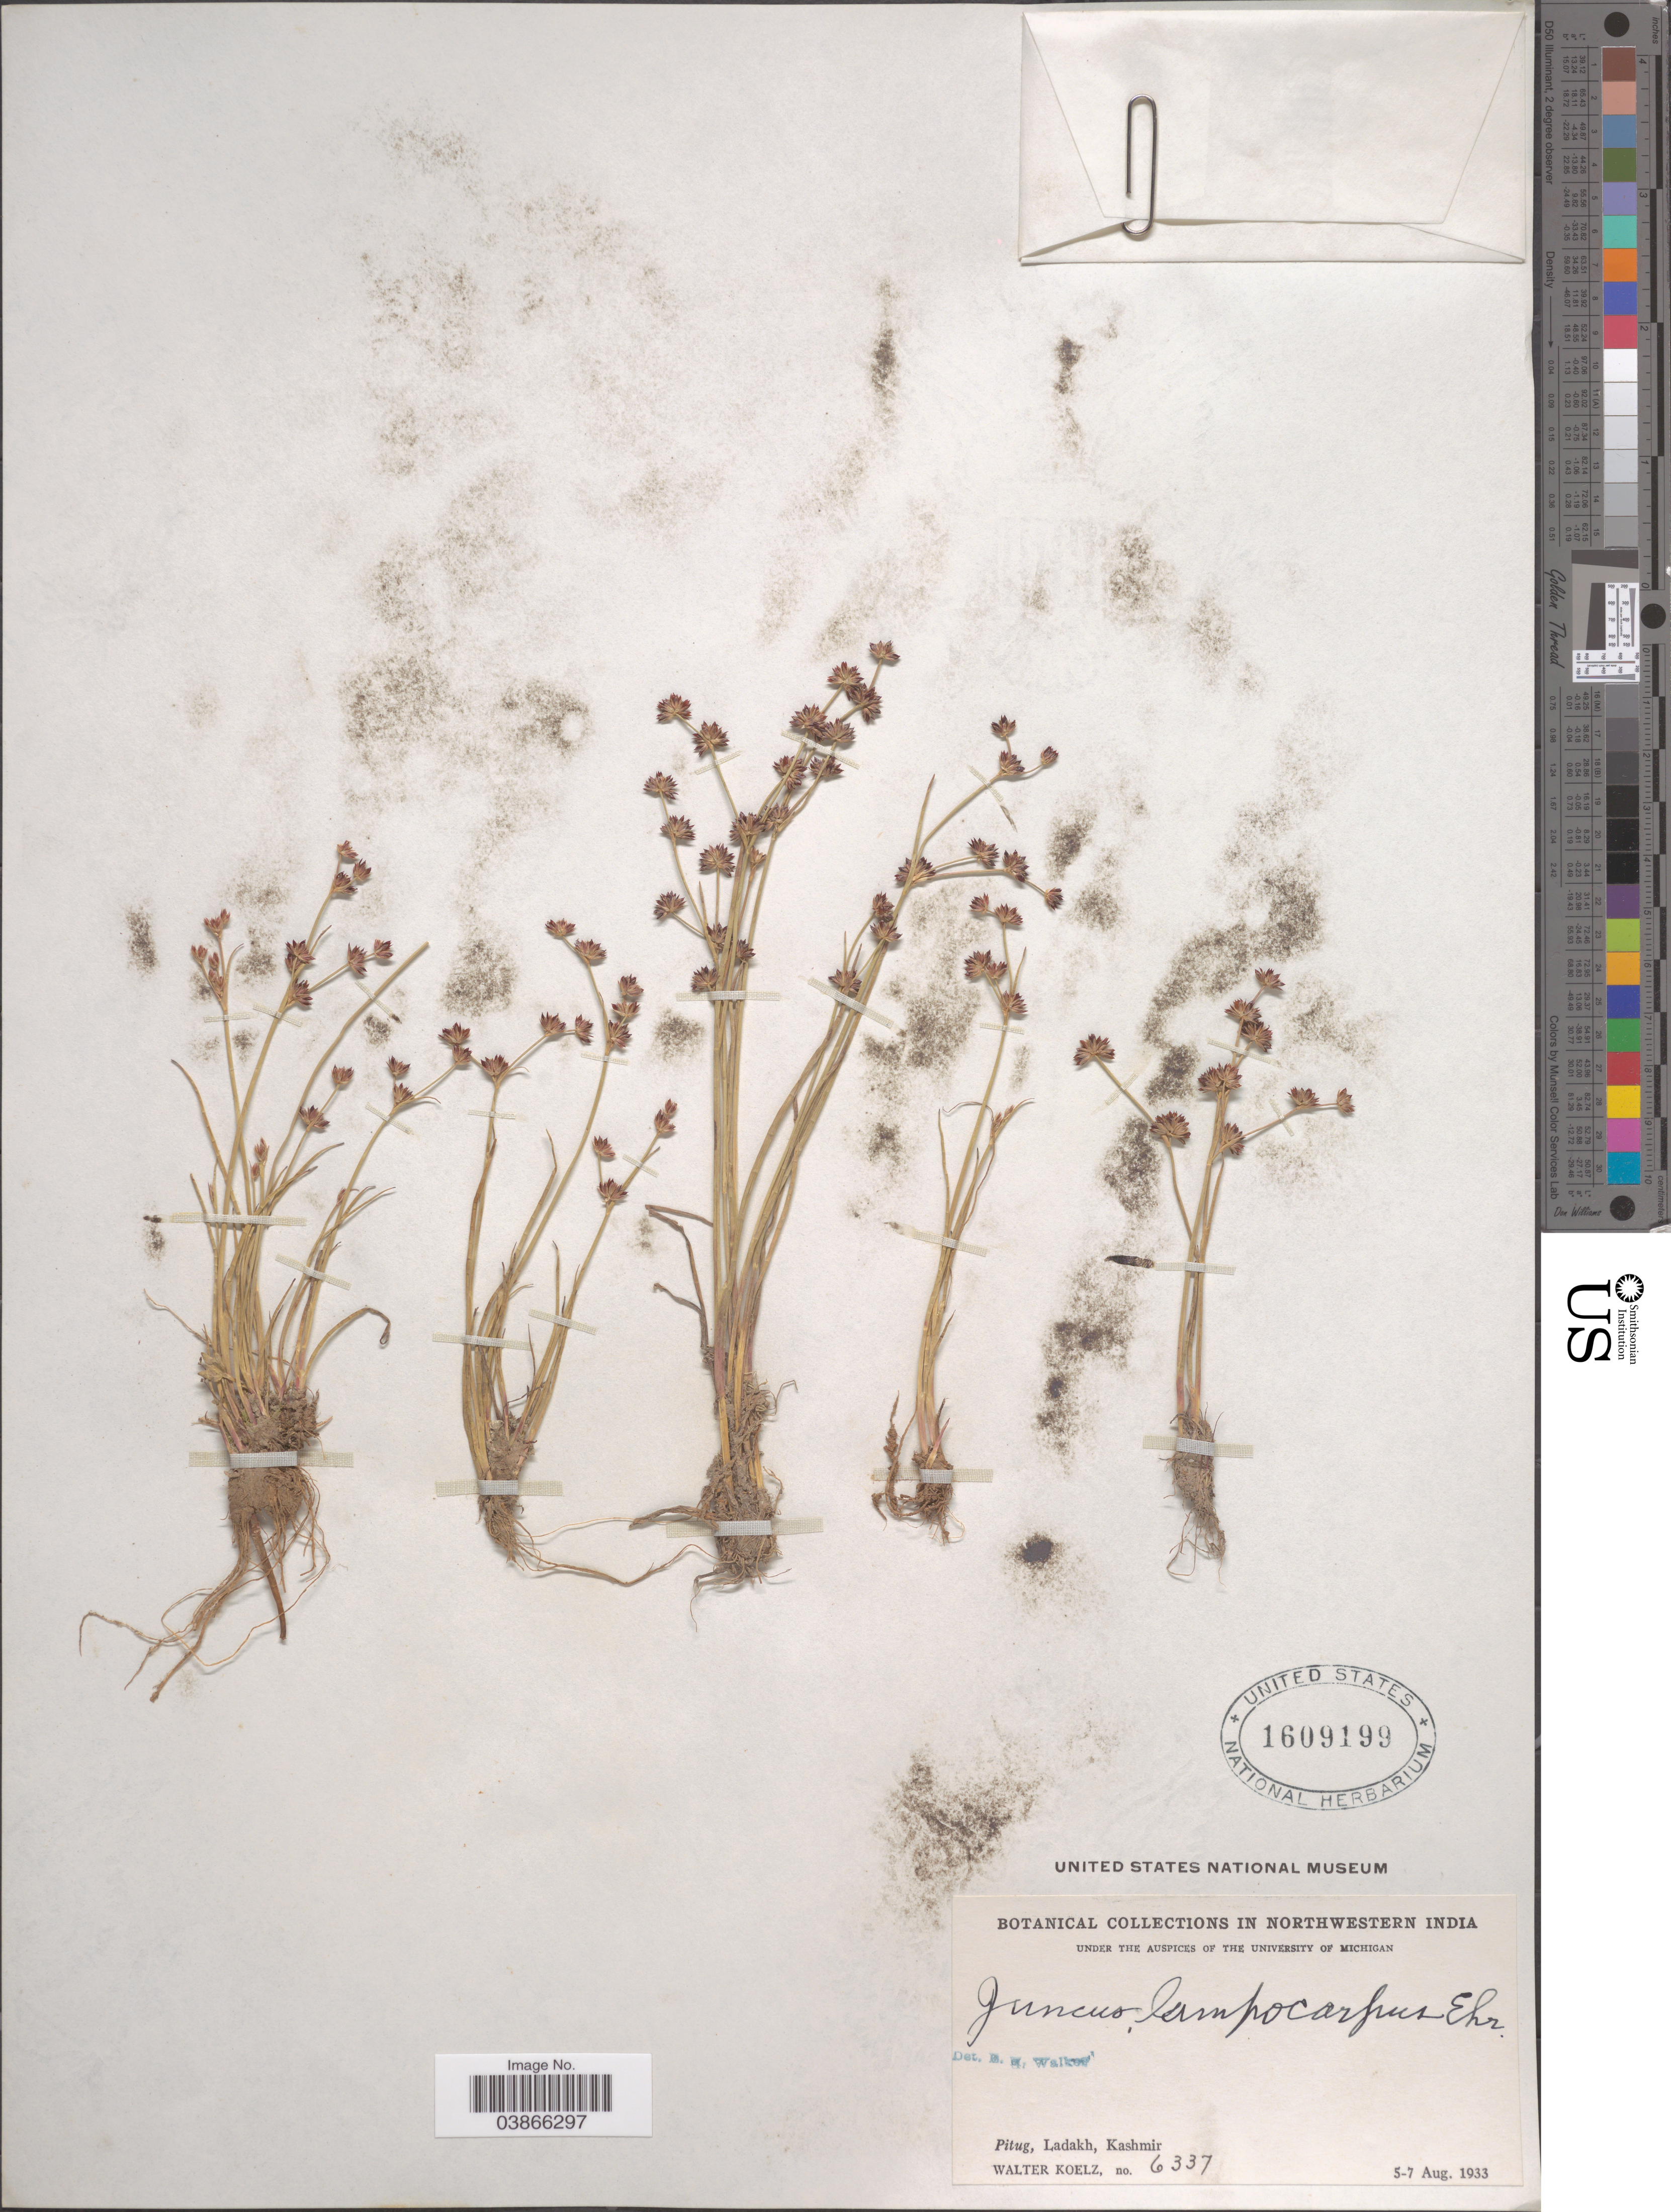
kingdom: Plantae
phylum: Tracheophyta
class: Liliopsida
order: Poales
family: Juncaceae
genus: Juncus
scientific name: Juncus lampocarpus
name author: Ehrh.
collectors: W. N. Koelz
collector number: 6337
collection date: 1933-08-05/1933-08-07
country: India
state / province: Jammu and Kashmir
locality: Northwestern India. Pitug, Ladakh, Kashmir.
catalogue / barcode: US 1609199